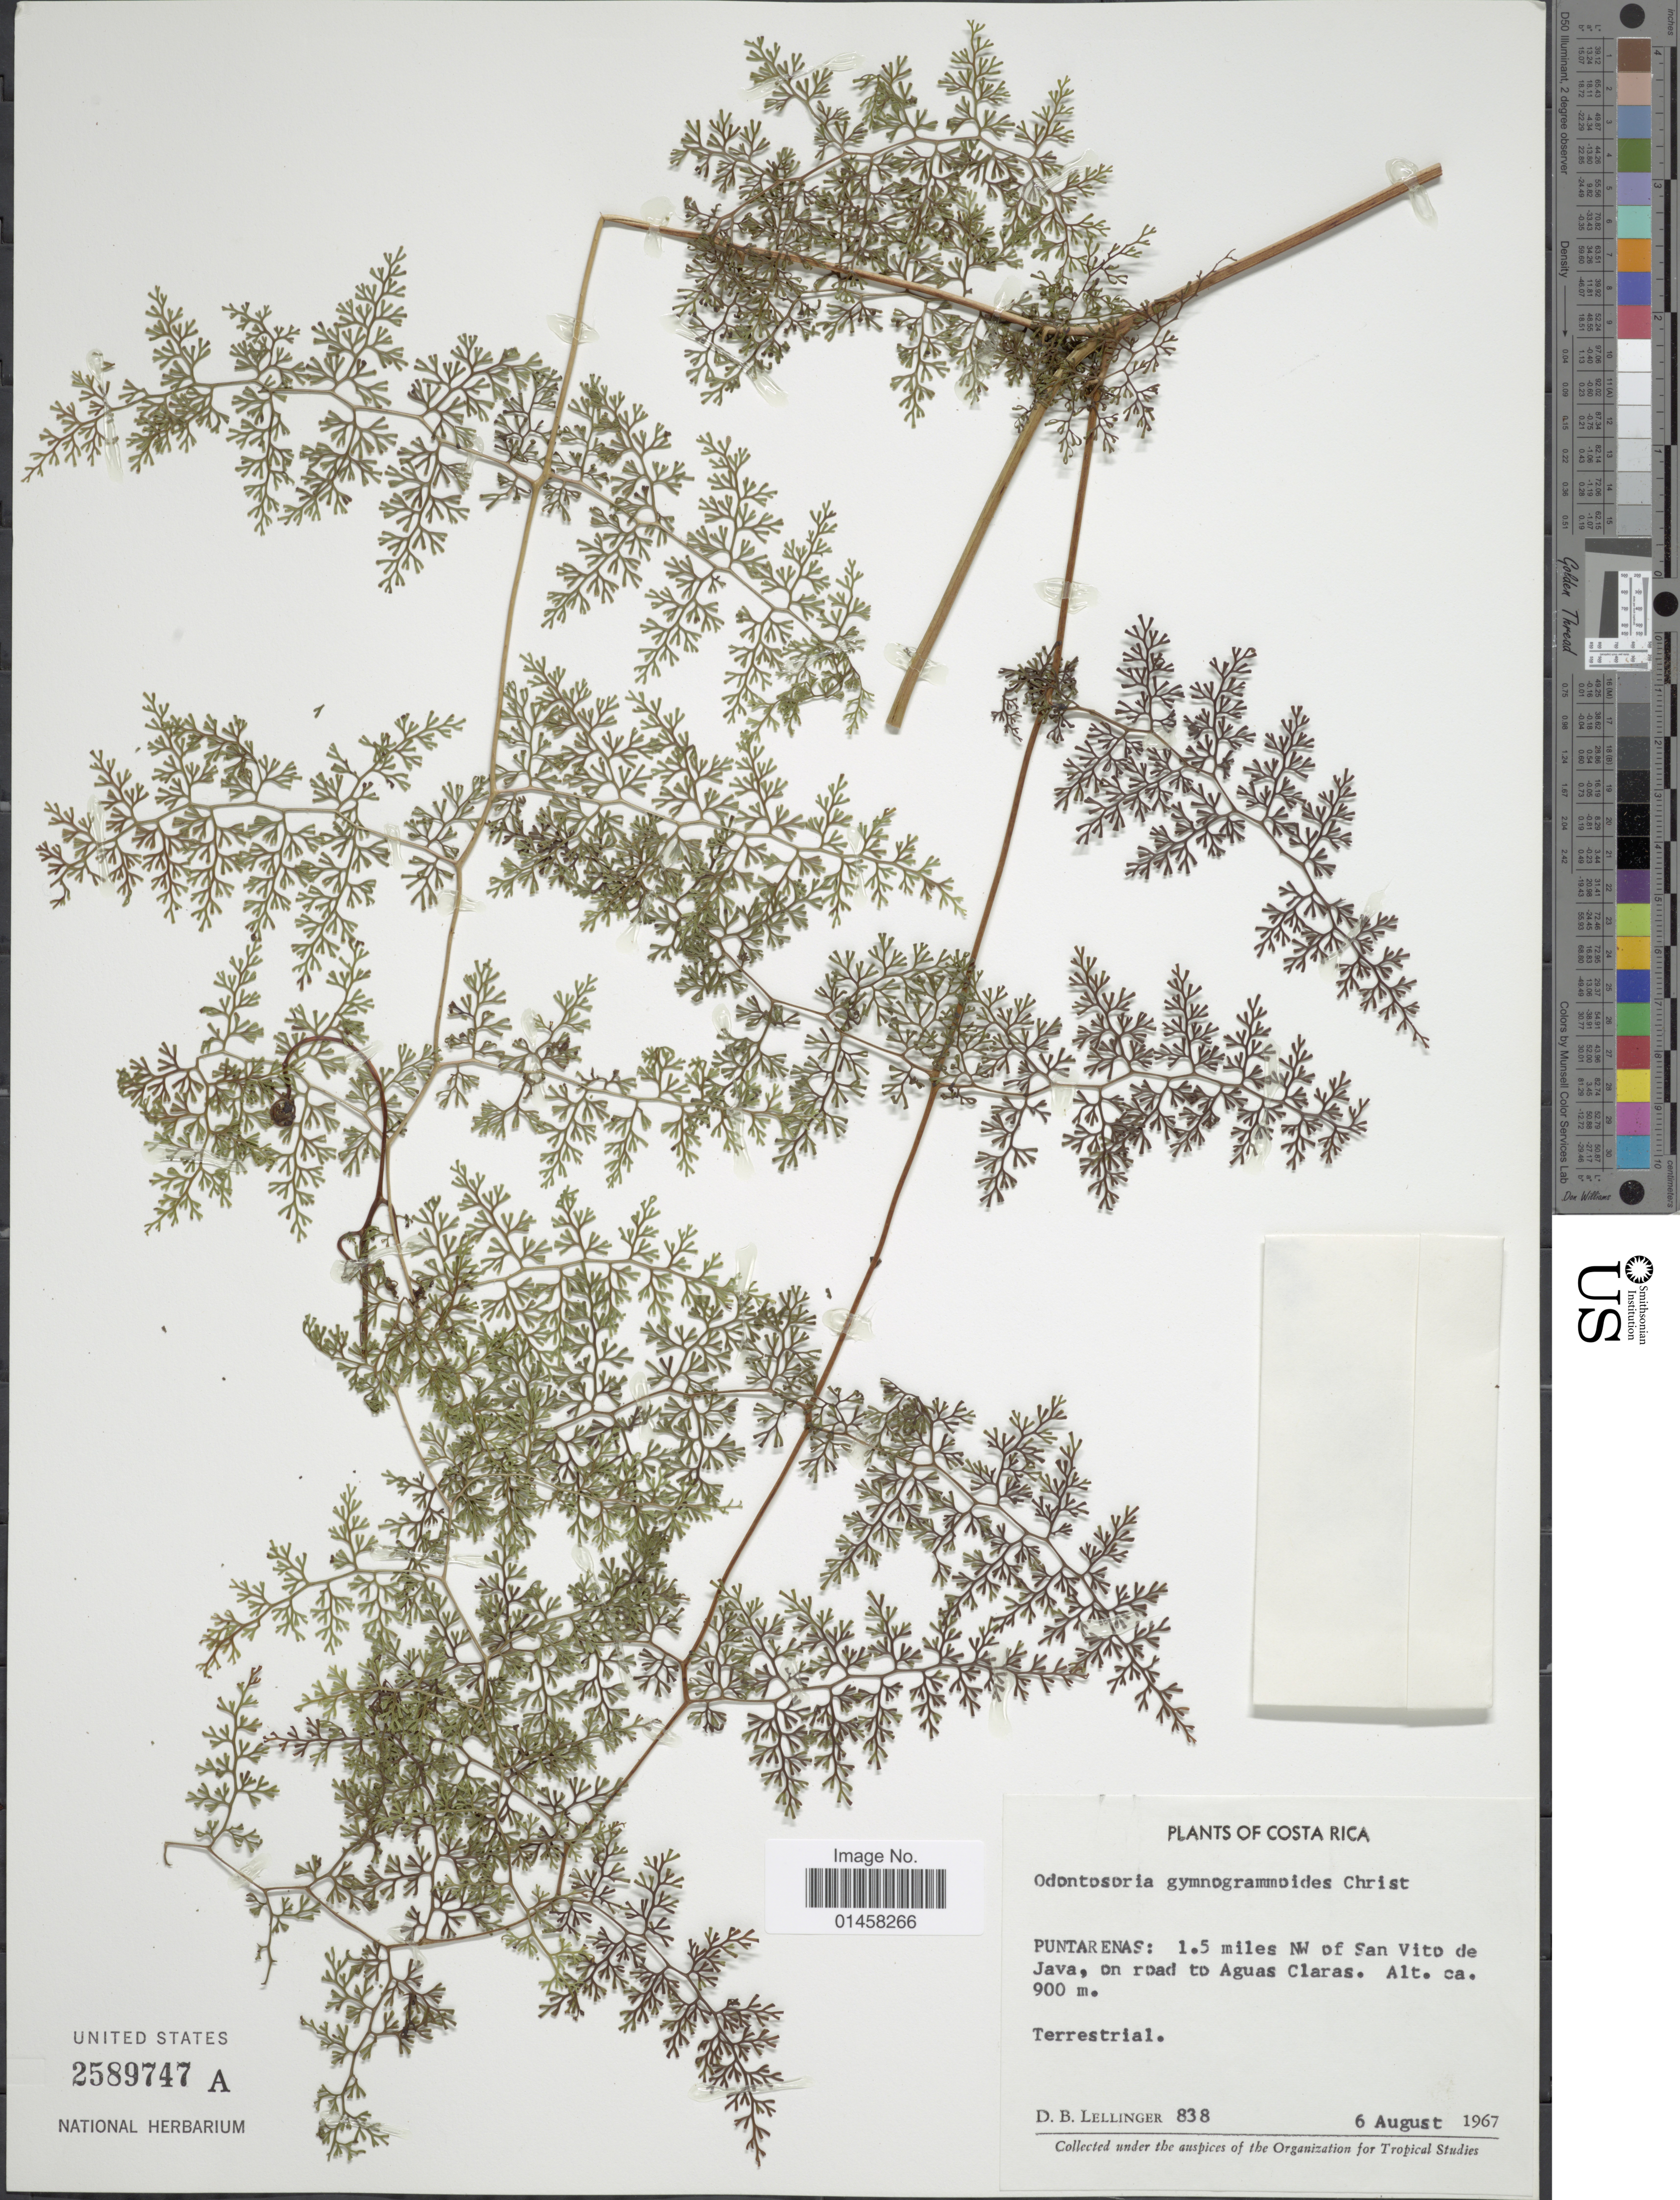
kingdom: Plantae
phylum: Tracheophyta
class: Polypodiopsida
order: Polypodiales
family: Lindsaeaceae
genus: Odontosoria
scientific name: Odontosoria gymnogrammoides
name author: Christ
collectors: D. B. Lellinger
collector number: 838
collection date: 1967-08-06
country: Costa Rica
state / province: Puntarenas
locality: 1.5 miles NW of San Vito de Java, on road to Aguas Claras.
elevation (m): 900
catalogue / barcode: US 2589747A